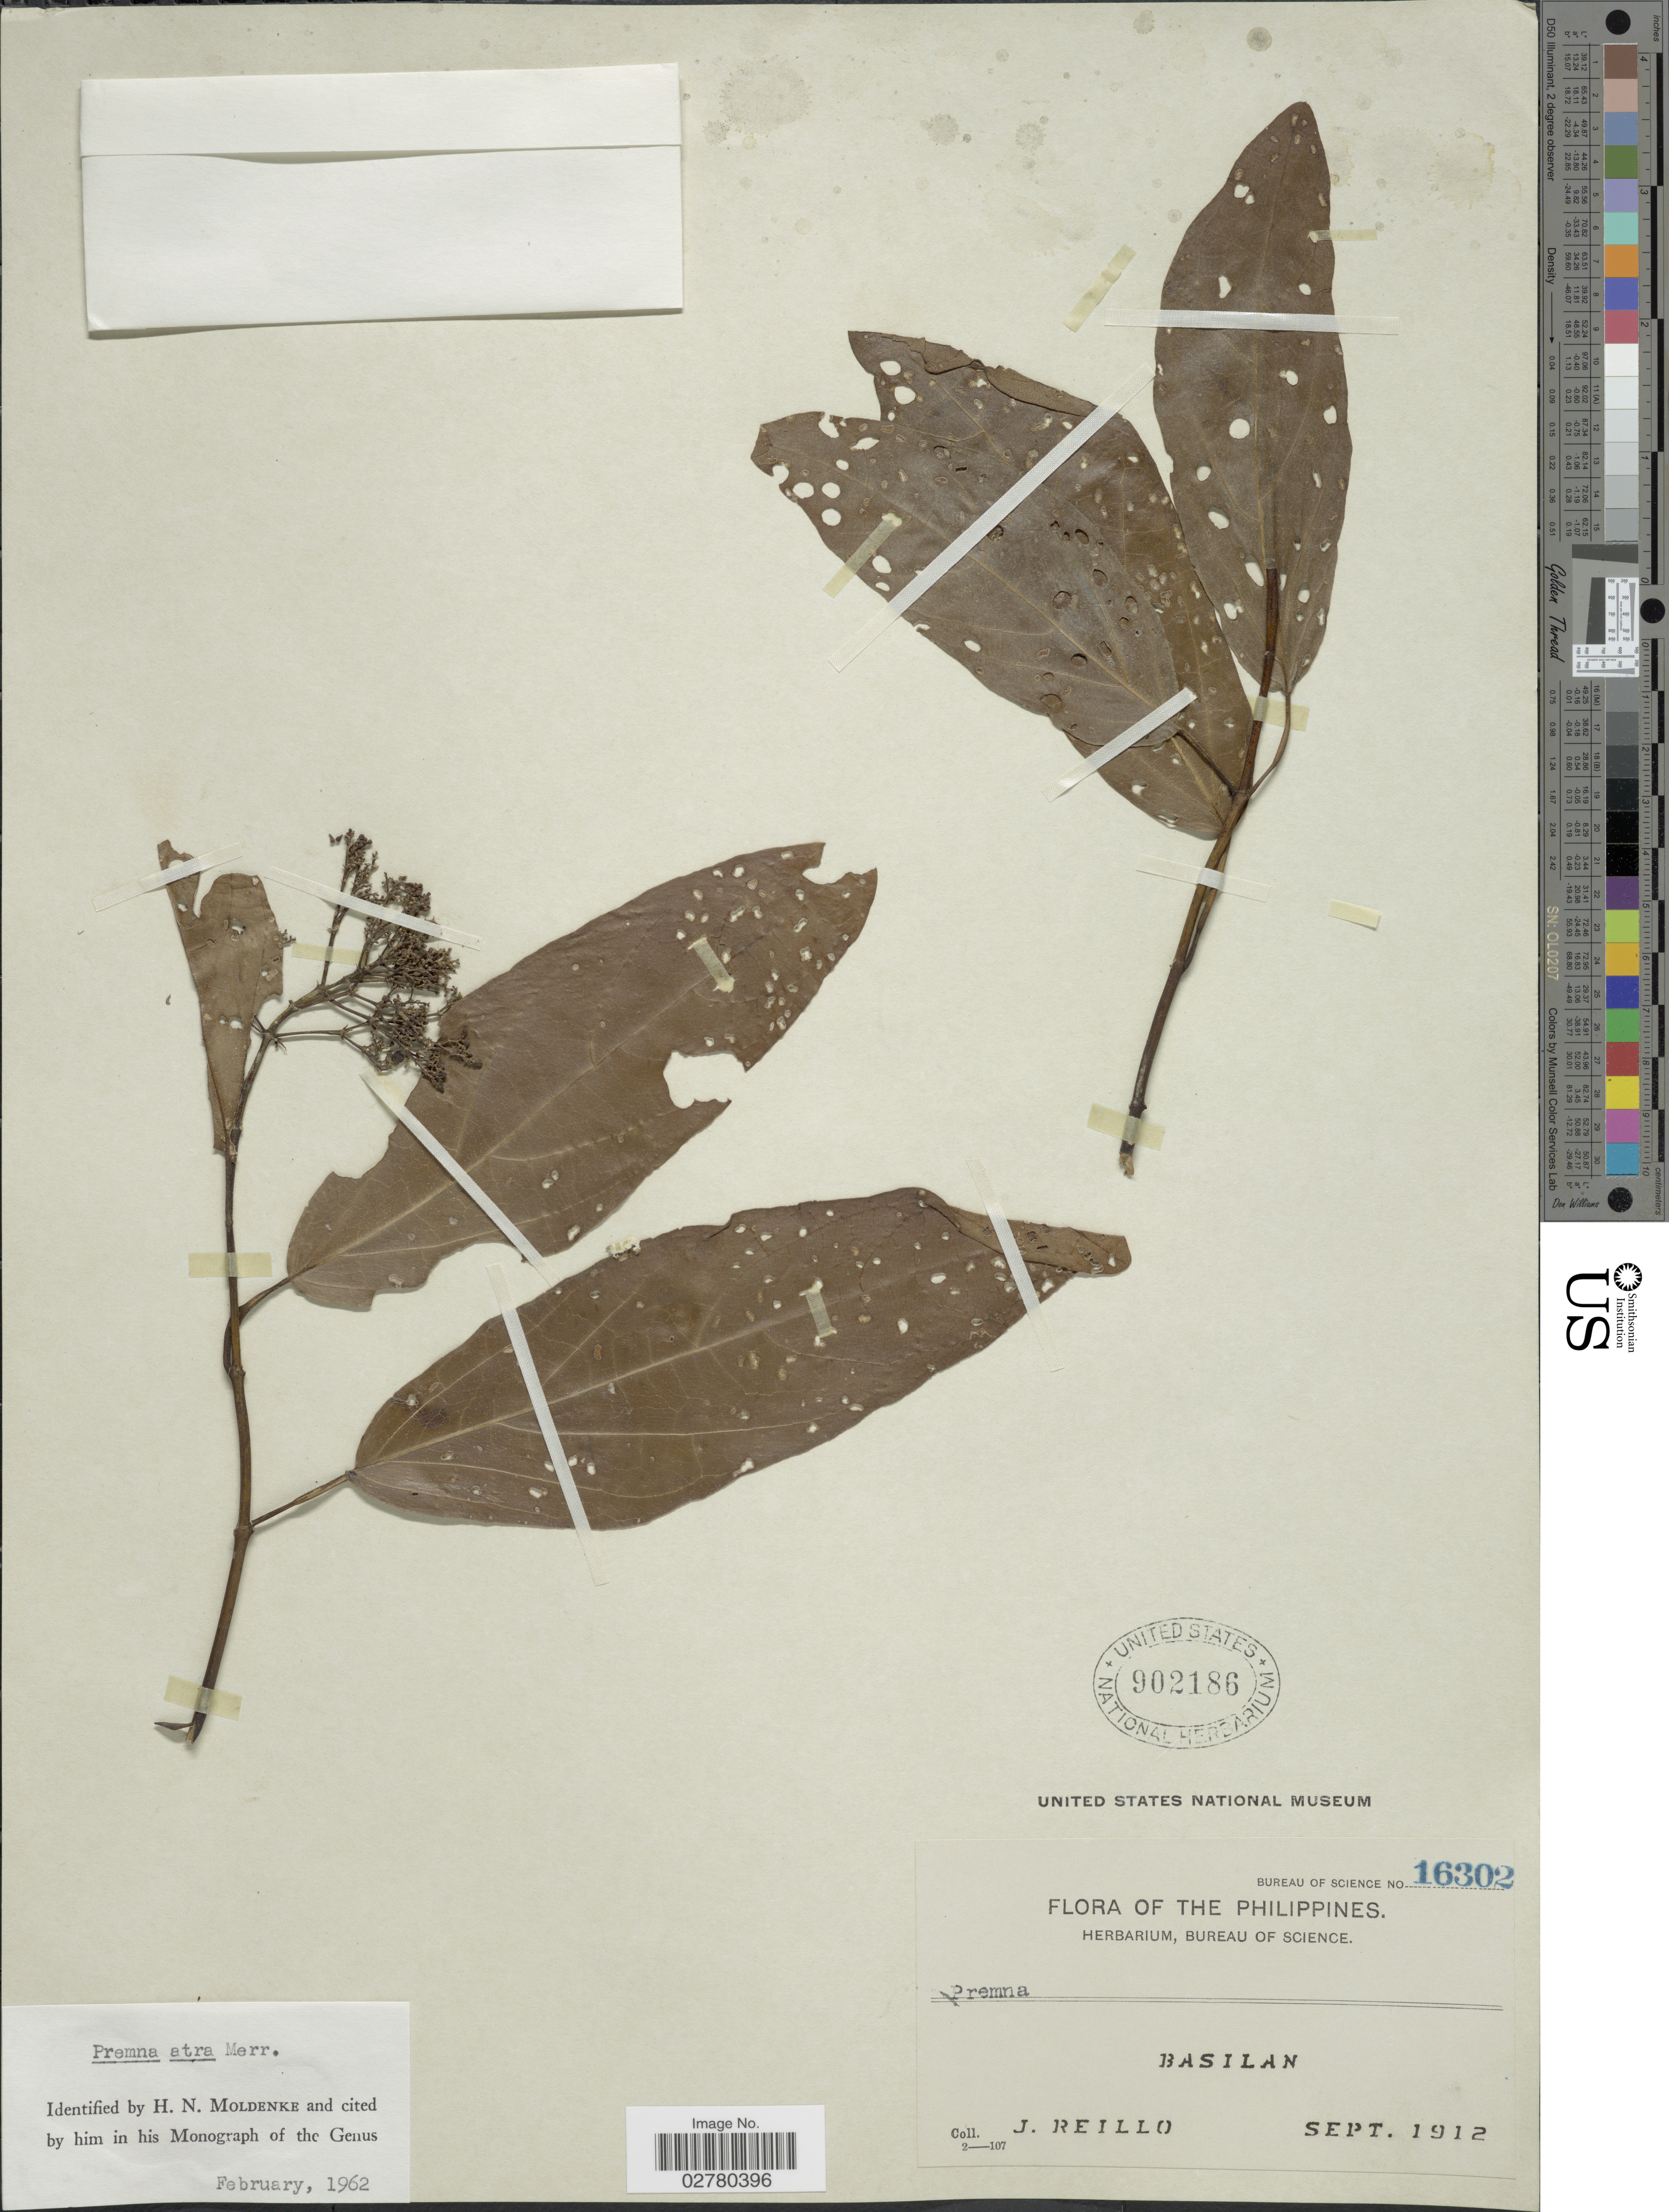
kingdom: Plantae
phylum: Tracheophyta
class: Magnoliopsida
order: Lamiales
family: Lamiaceae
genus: Premna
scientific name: Premna atra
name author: Merr.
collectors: J. Reillo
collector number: Bureau of Science 16302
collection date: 1912-09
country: Philippines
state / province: Muslim Mindanao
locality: Basilan.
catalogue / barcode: US 902186